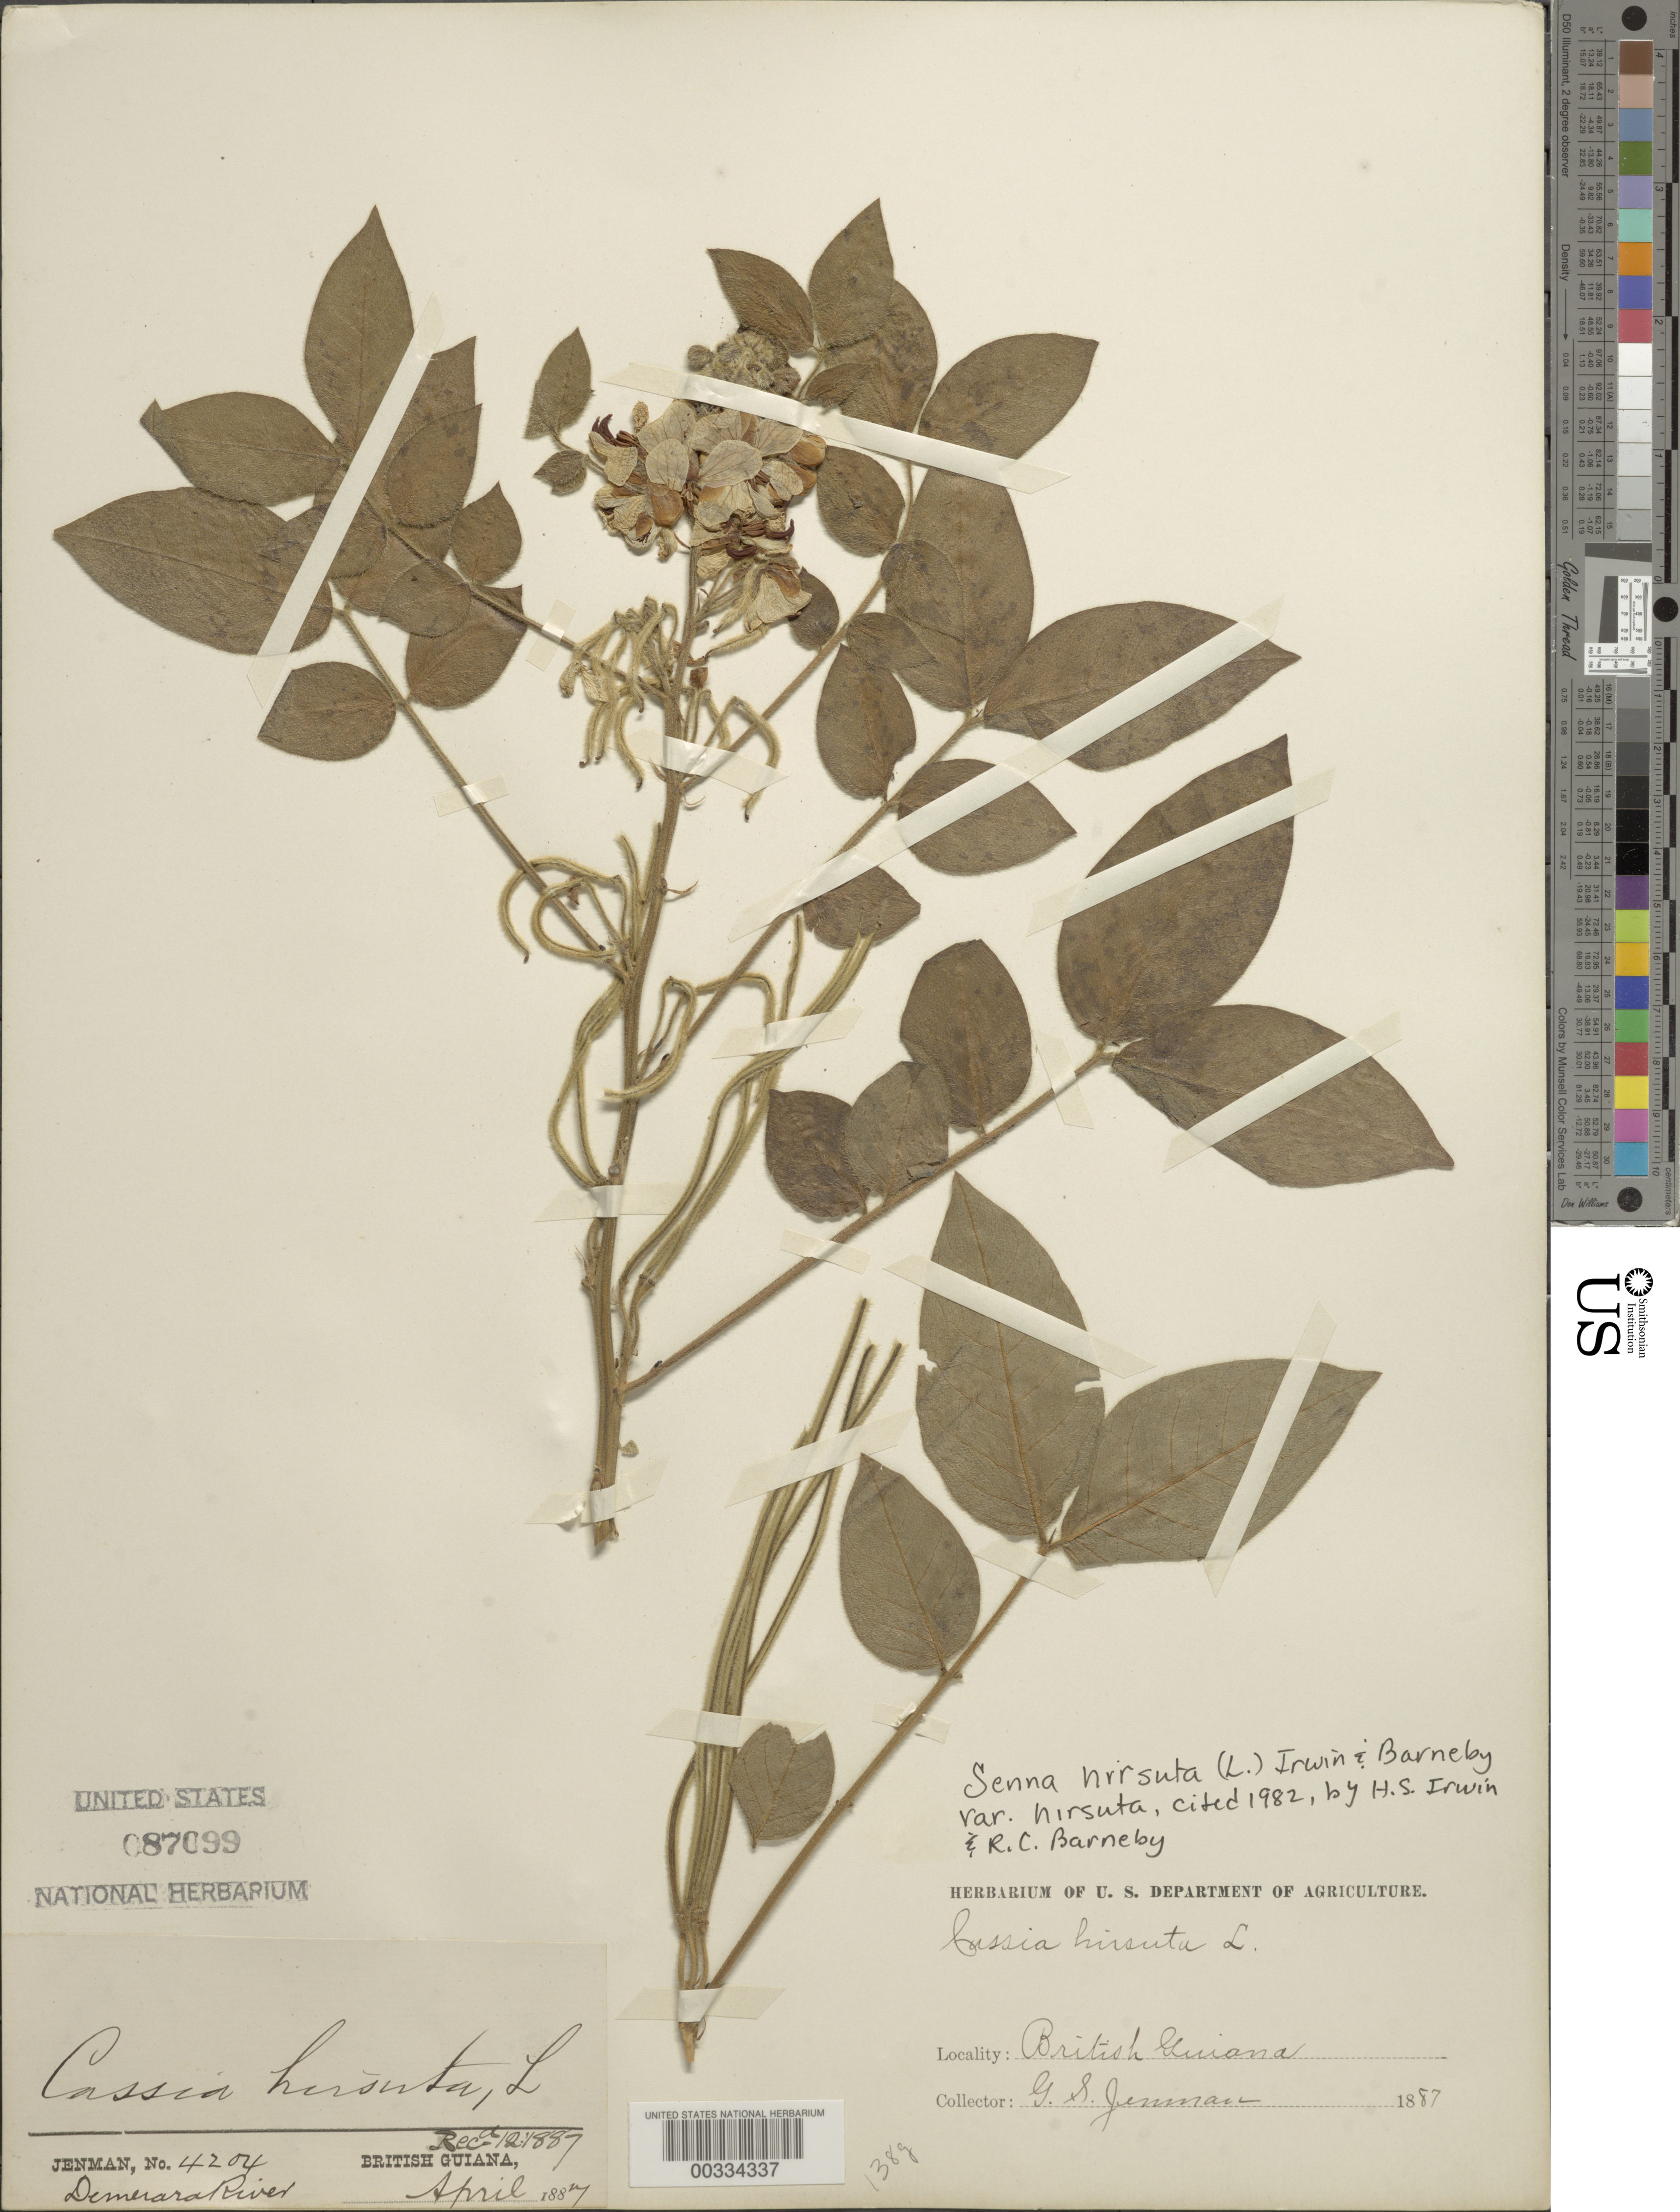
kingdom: Plantae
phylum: Tracheophyta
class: Magnoliopsida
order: Fabales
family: Fabaceae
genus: Senna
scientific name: Senna hirsuta var. hirsuta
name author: (L.) H.S. Irwin & Barneby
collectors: G. S. Jenman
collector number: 4204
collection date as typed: Apr 1887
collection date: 1887-04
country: Guyana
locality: Demerara river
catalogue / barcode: US 87099